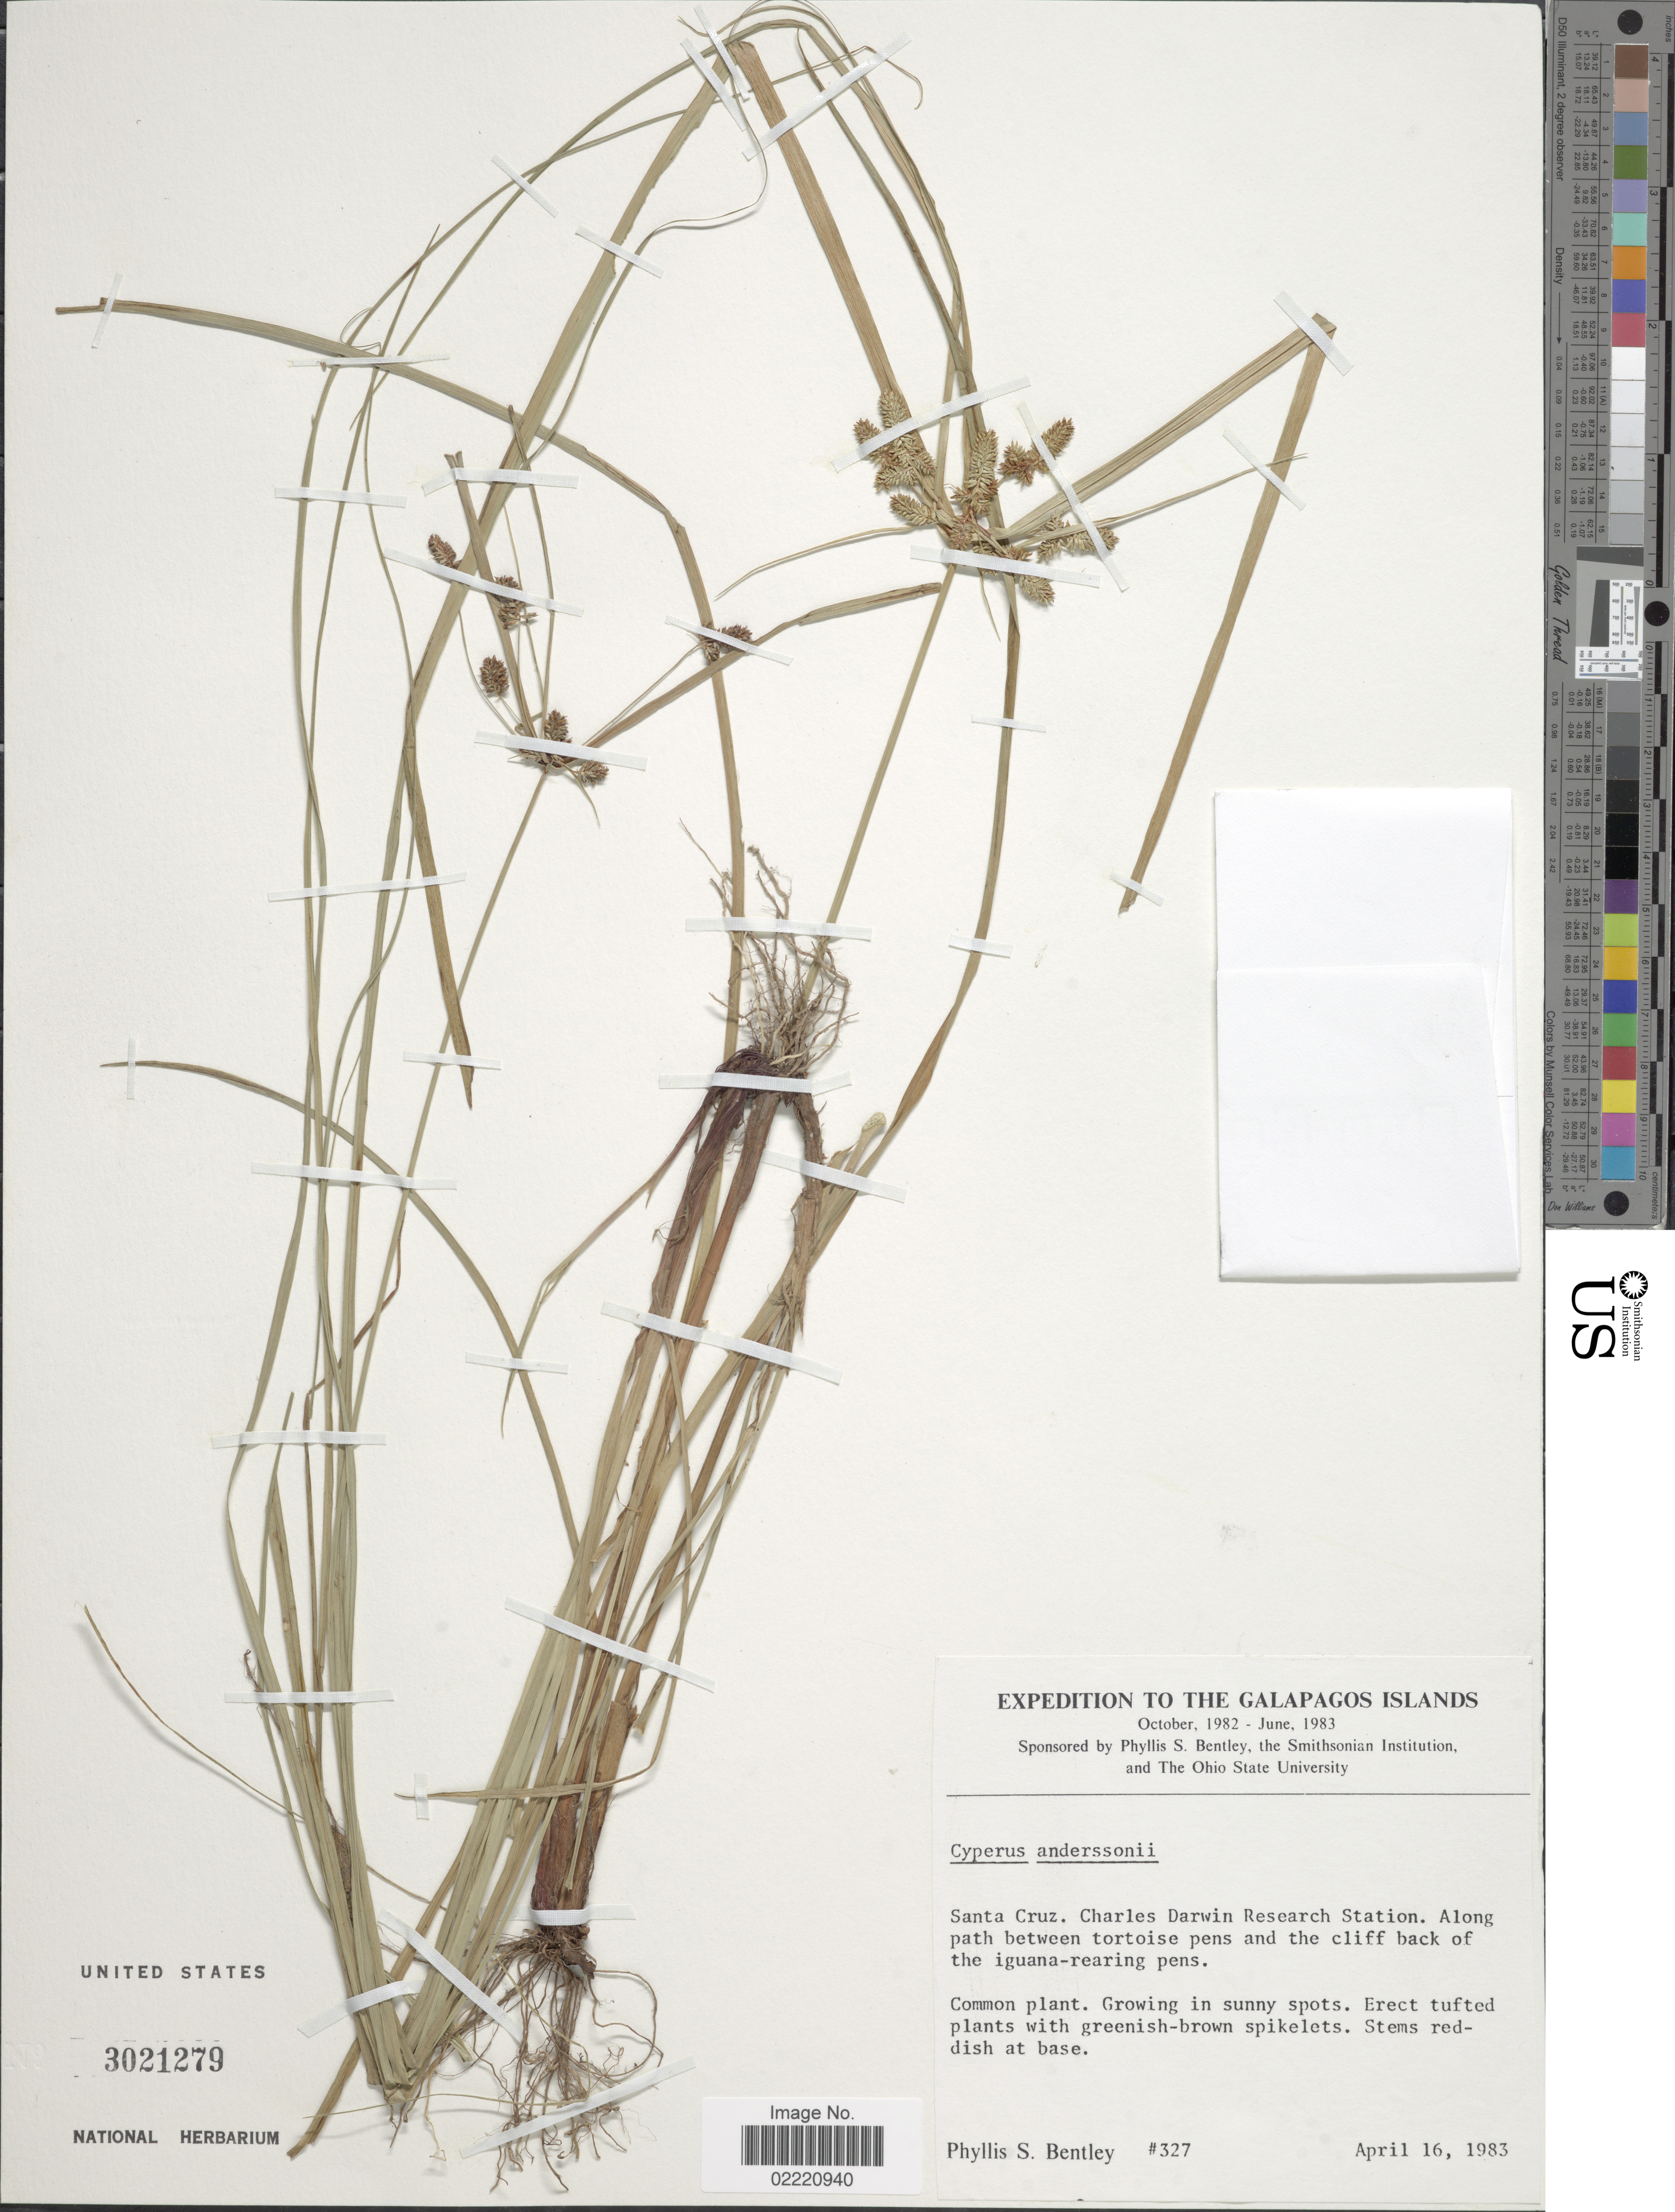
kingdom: Plantae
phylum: Tracheophyta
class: Liliopsida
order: Poales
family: Cyperaceae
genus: Cyperus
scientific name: Cyperus anderssonii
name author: Boeckeler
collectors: P. S. Bentley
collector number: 327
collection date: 1983-04-16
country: Ecuador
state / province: Colón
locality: The Galapagos Islands, Santa Cruz, Charles Darwin Research Station, along path between tortoise pens and the cliff back of the iguana-rearing pens.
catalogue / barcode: US 3021279